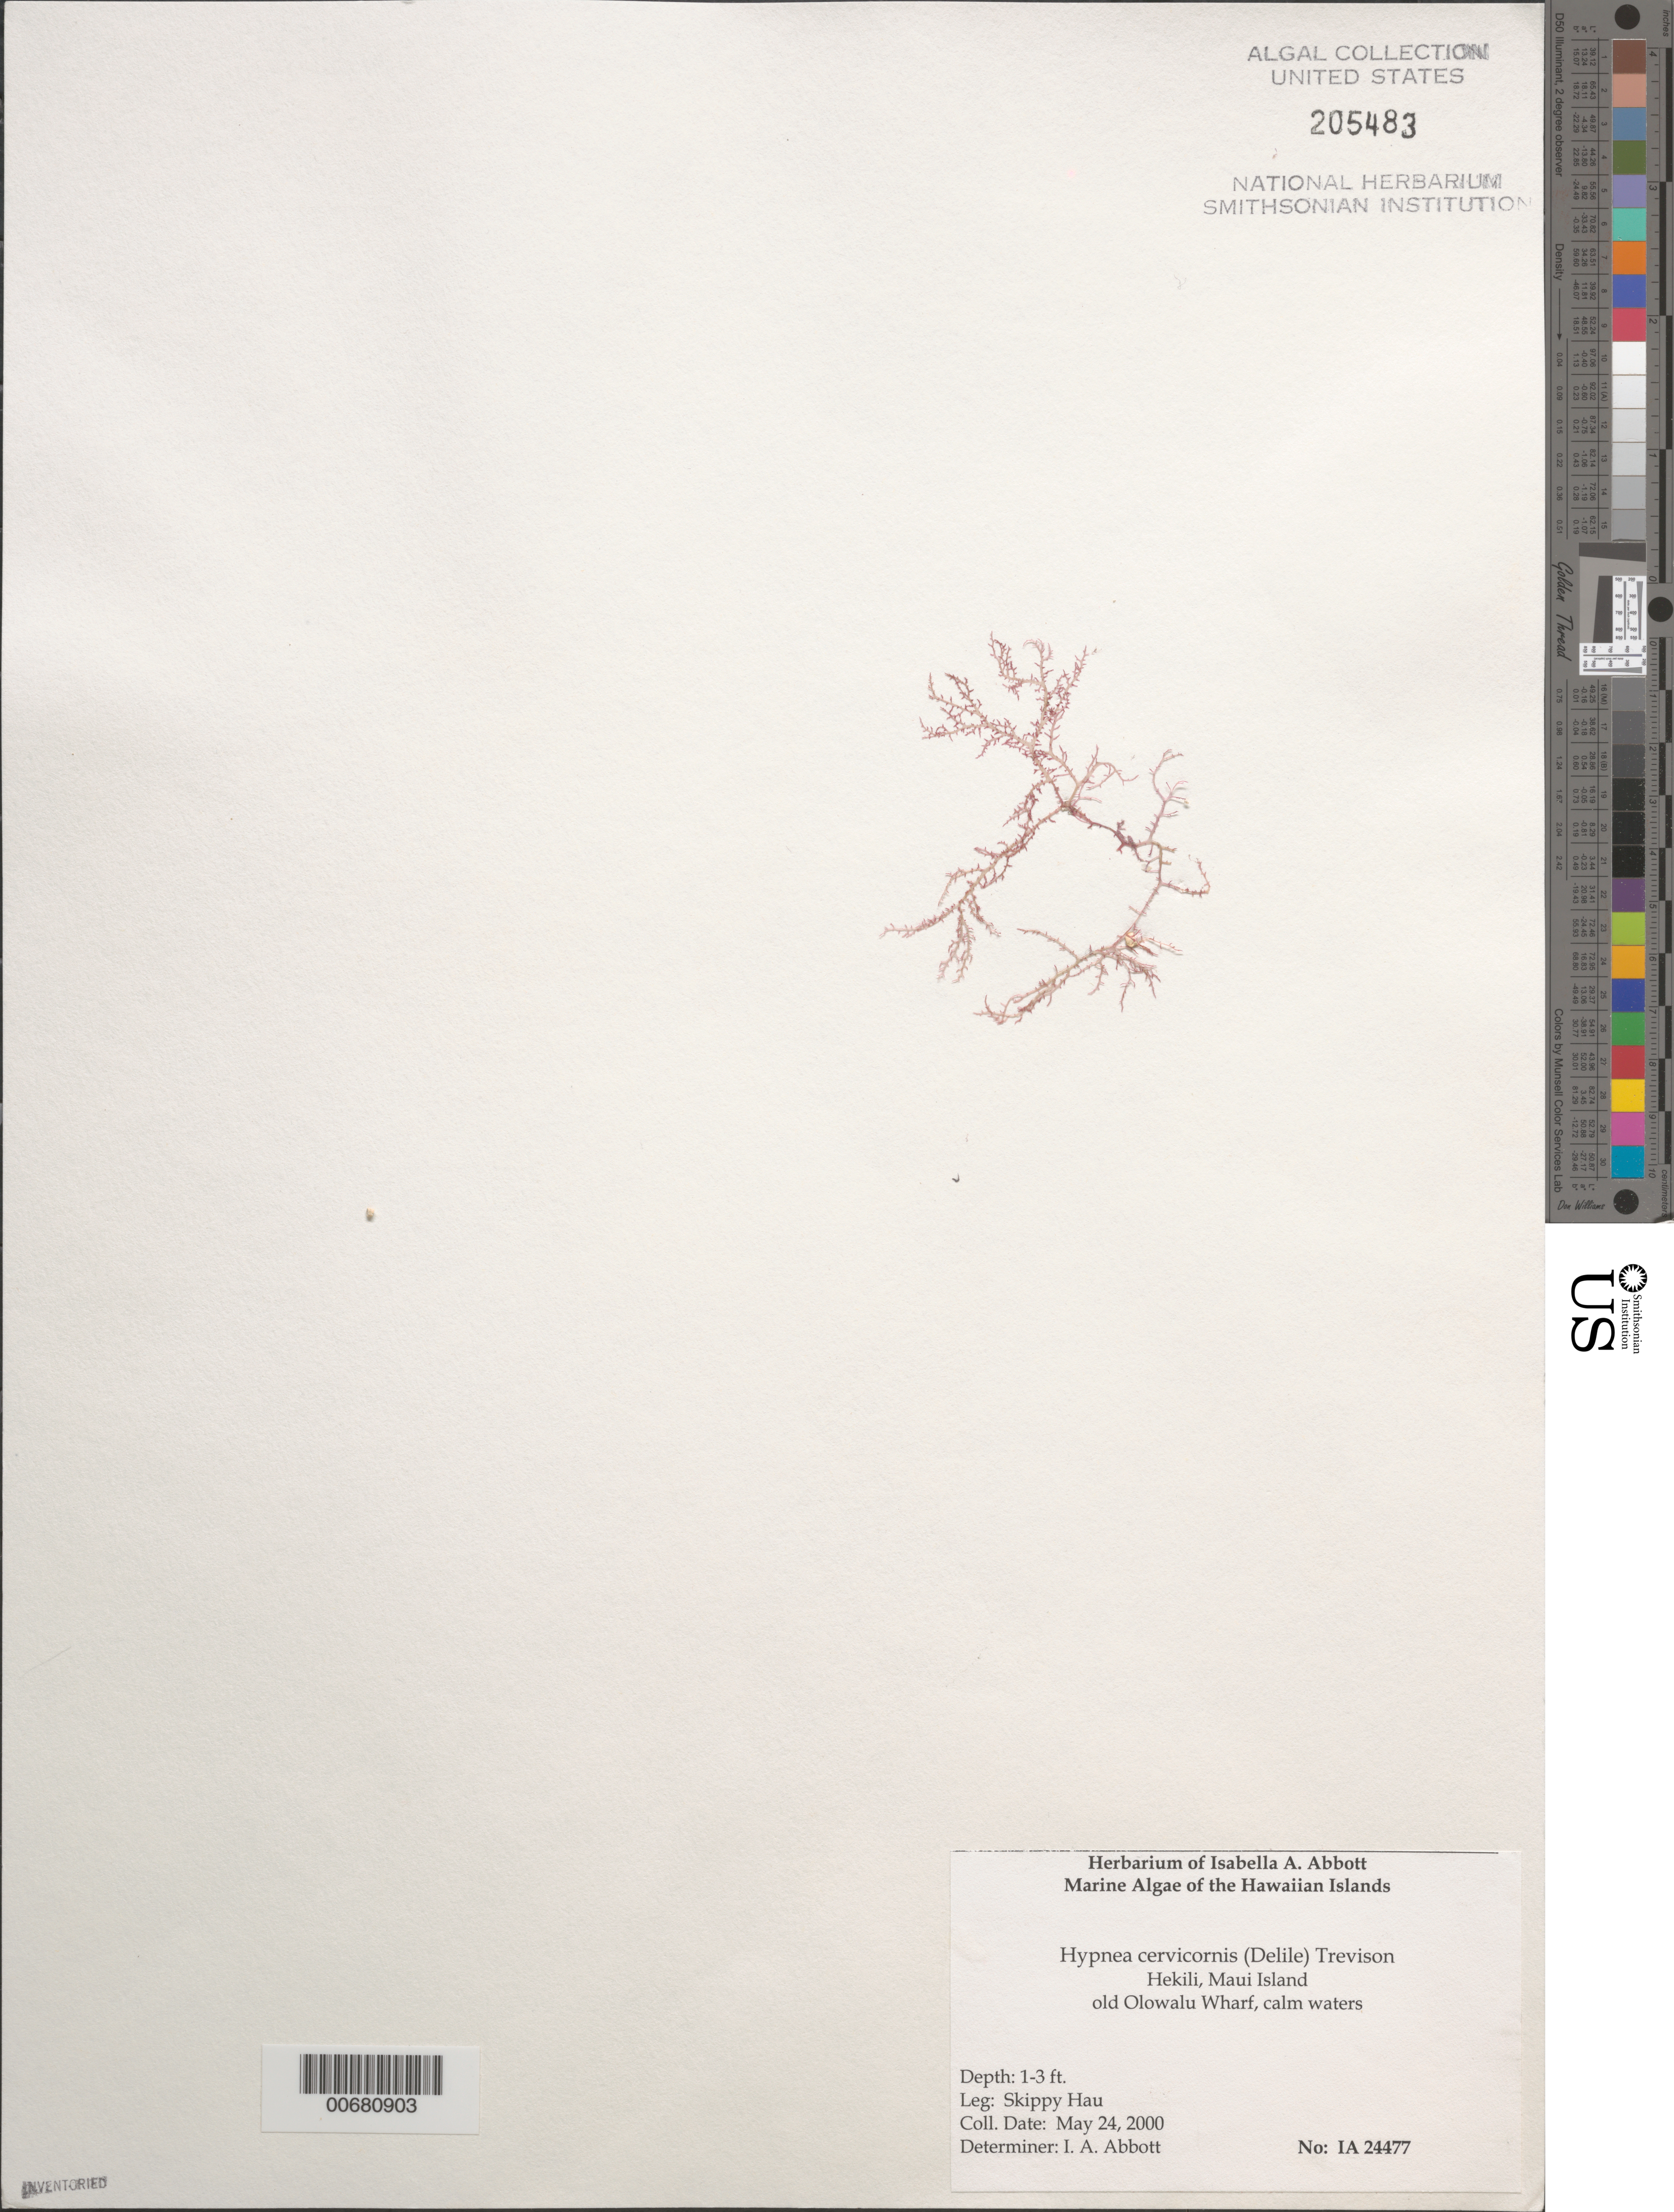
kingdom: Plantae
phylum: Rhodophyta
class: Florideophyceae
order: Gigartinales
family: Cystocloniaceae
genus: Hypnea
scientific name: Hypnea cervicornis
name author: J. Agardh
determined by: Abbott, Isabella A.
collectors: S. Hau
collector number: IAA 24477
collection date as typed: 24 May 2000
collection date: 2000-05-24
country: United States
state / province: Hawaii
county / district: Maui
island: Maui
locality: Hekili, old Olowalu Wharf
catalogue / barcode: US 205483